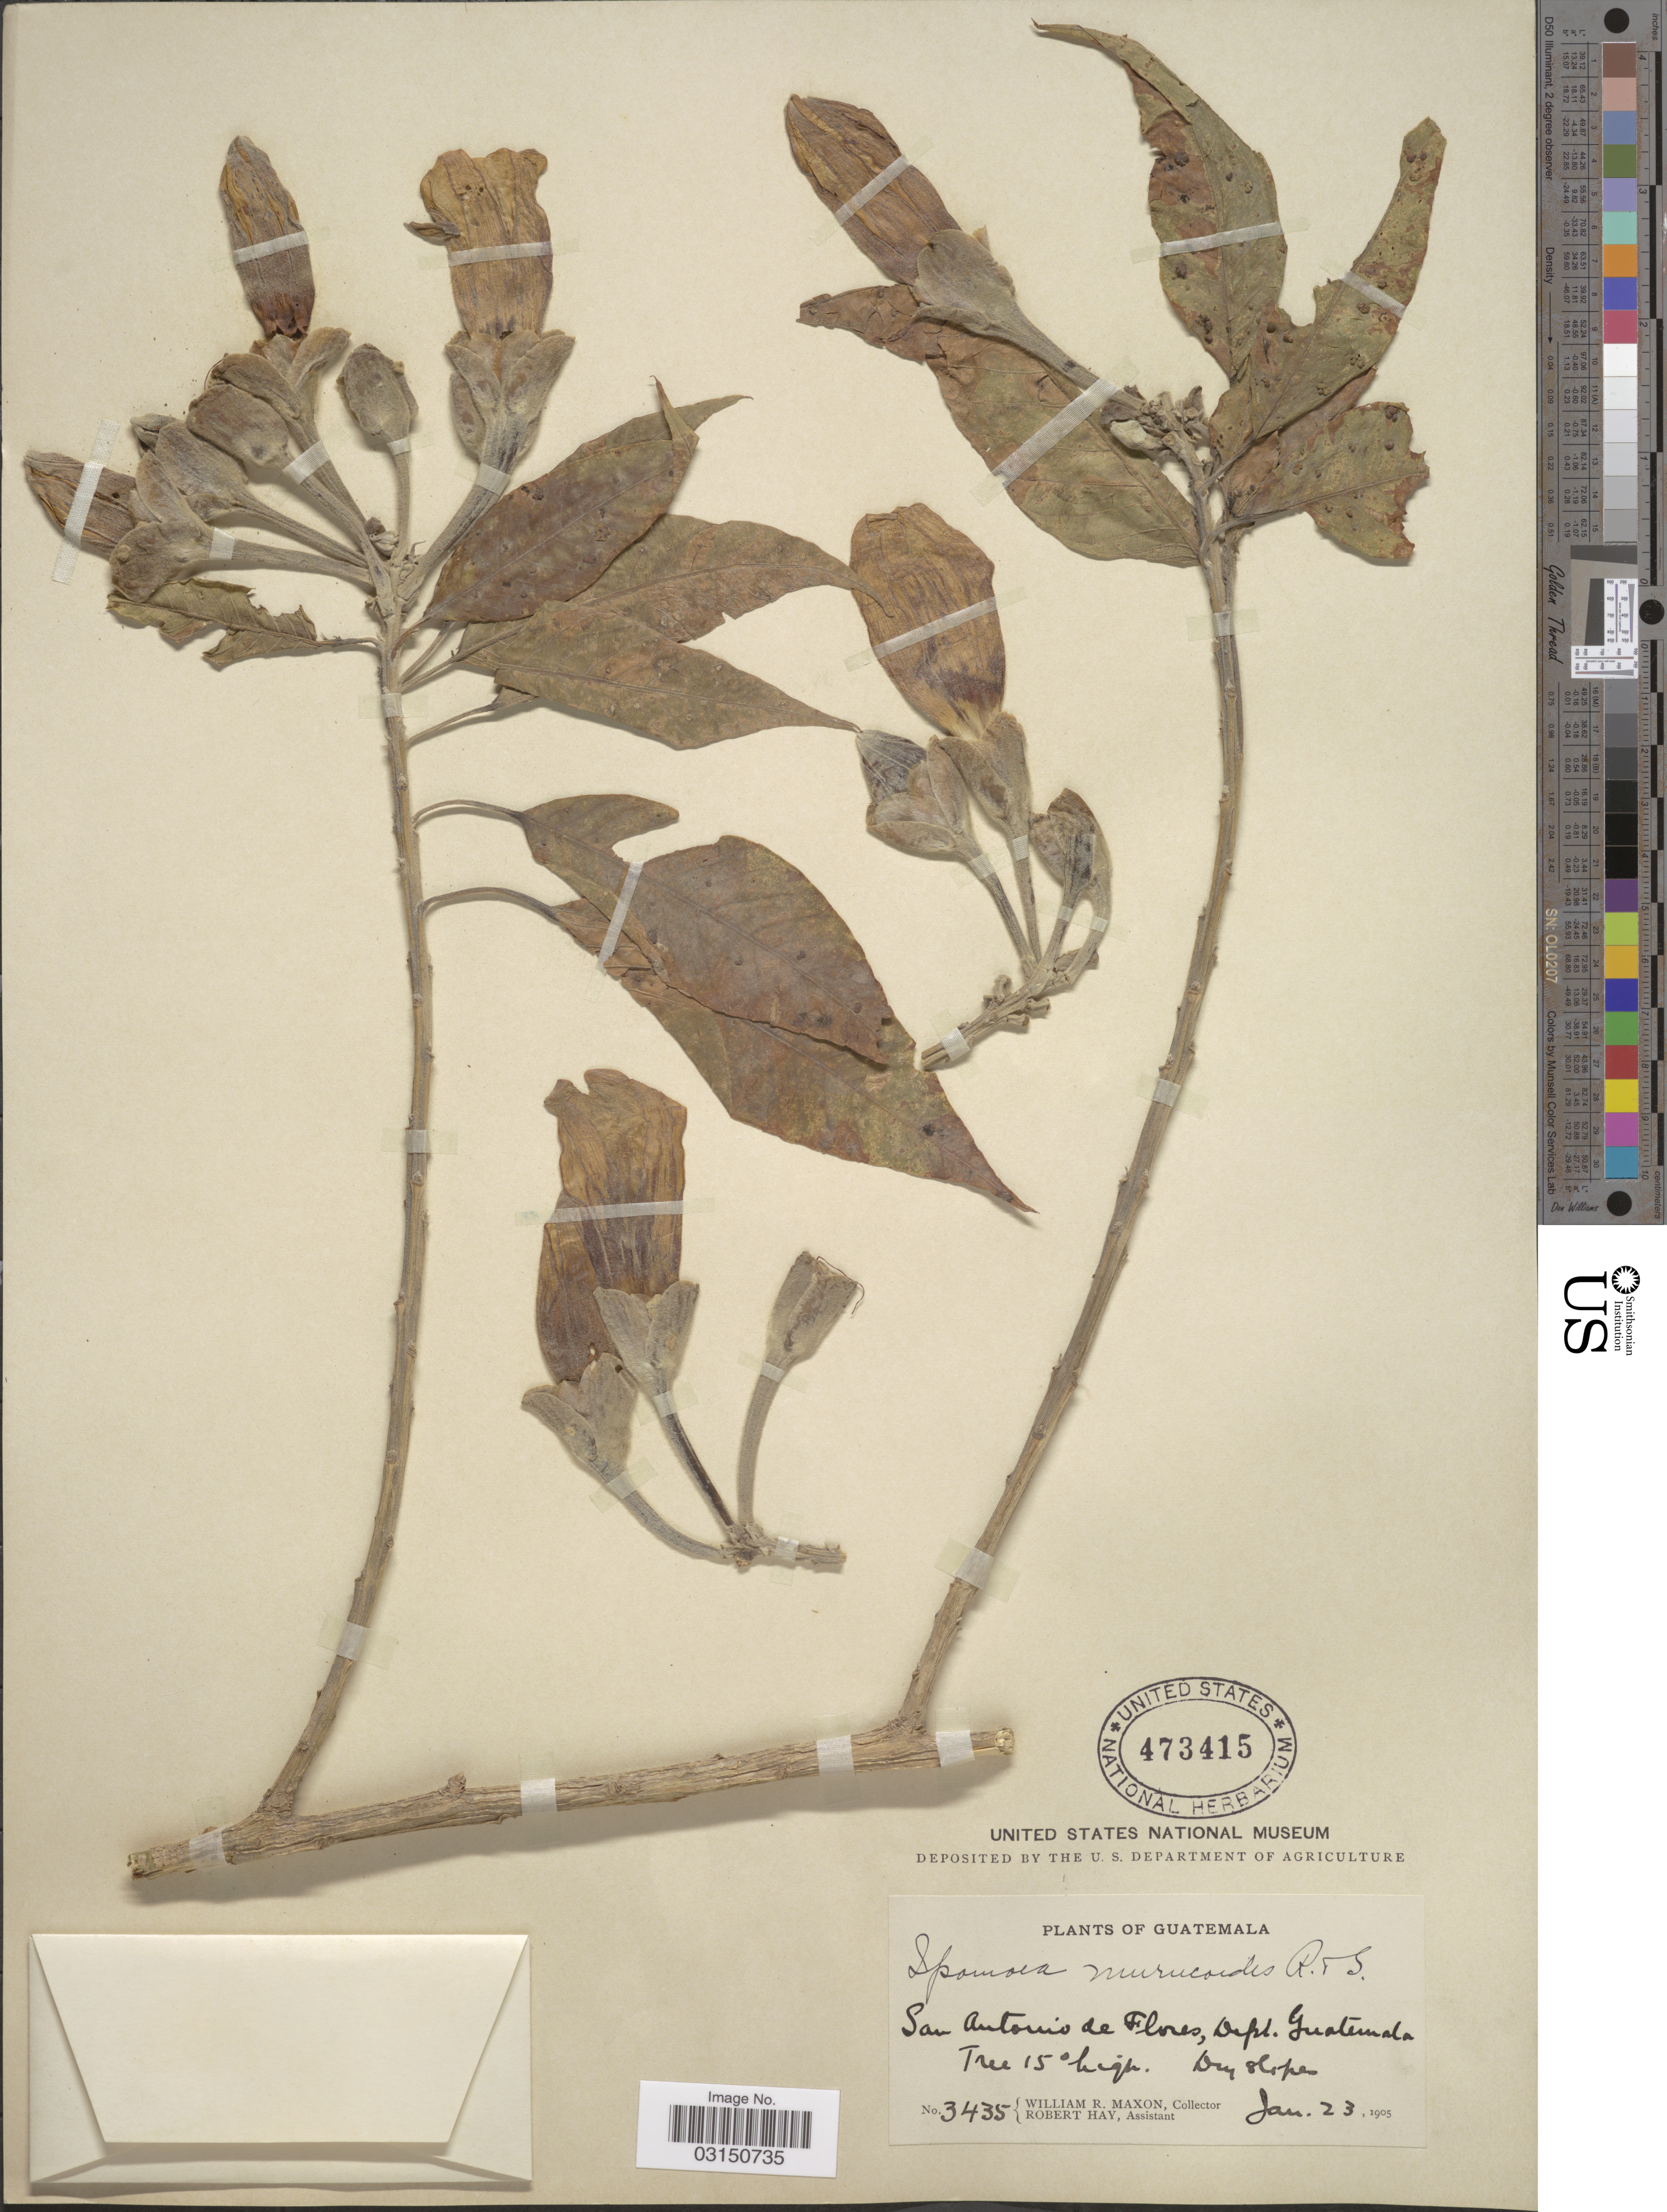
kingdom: Plantae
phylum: Tracheophyta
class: Magnoliopsida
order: Solanales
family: Convolvulaceae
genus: Ipomoea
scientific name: Ipomoea murucoides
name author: Roem. & Schult.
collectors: W. R. Maxon & R. H. Hay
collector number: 3435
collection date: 1905-01-23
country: Guatemala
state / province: Guatemala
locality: San Antonio de Flores, Dept. Guatemala.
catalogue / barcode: US 473415